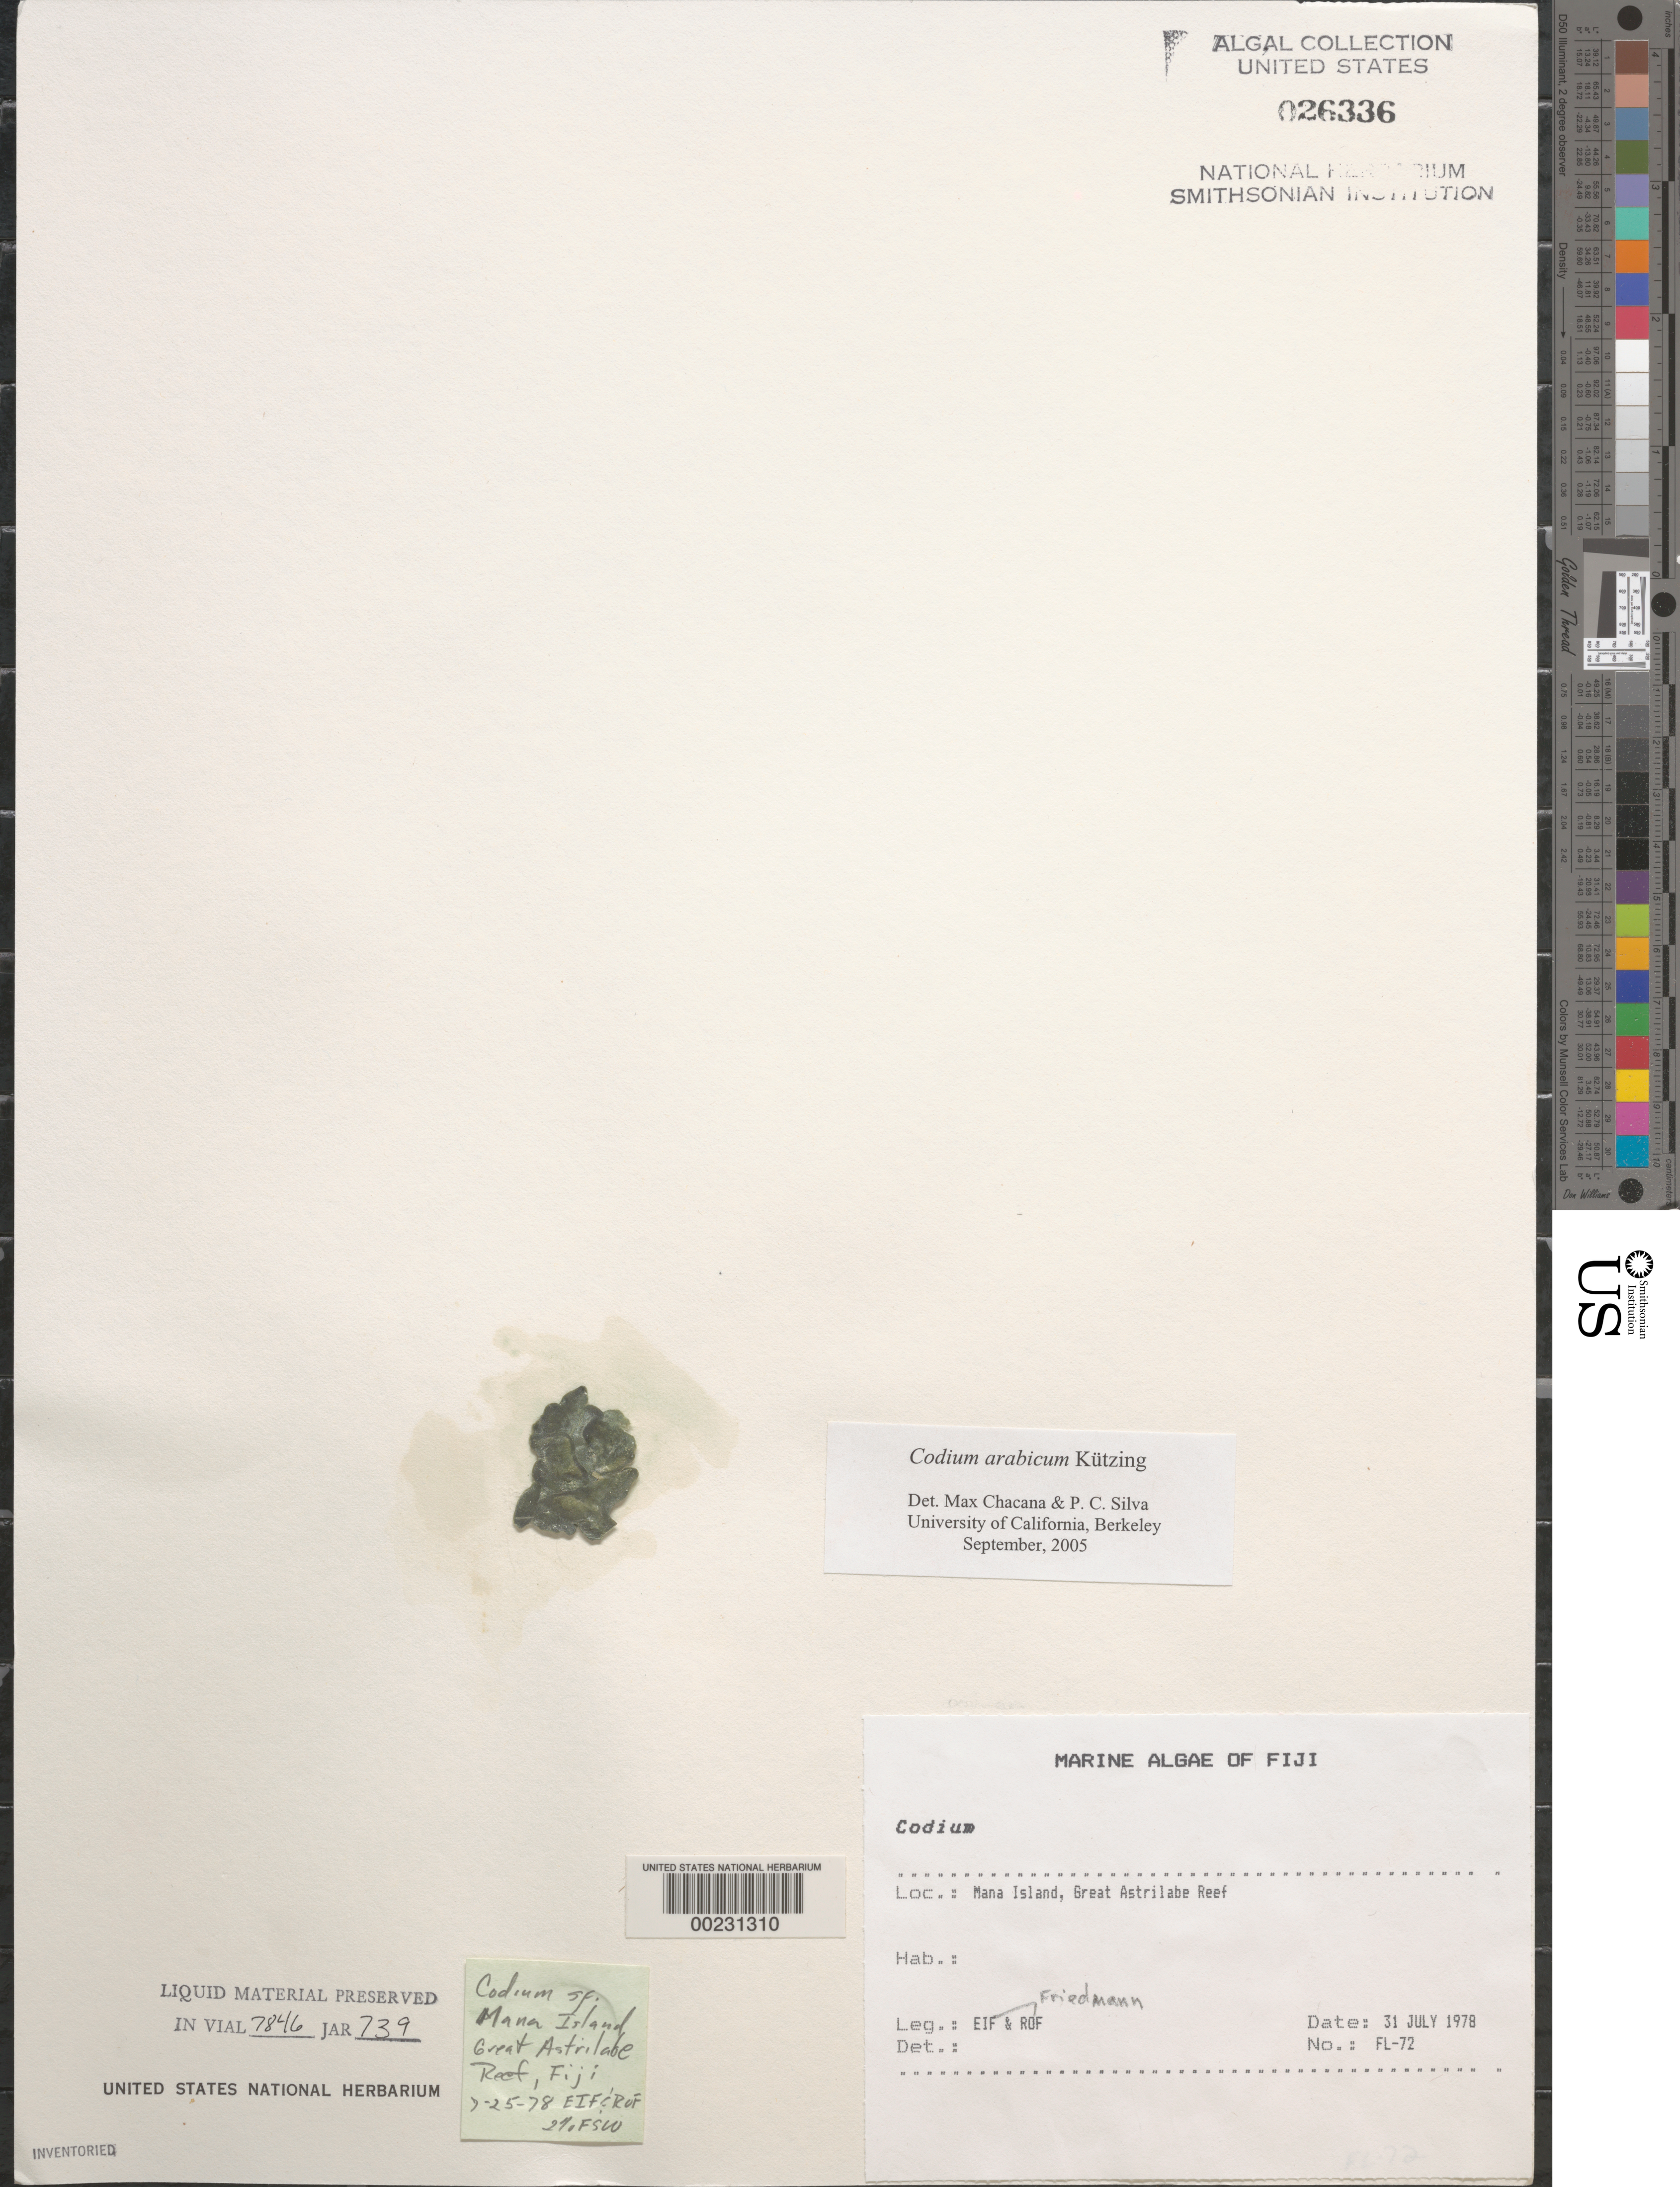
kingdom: Plantae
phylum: Chlorophyta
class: Ulvophyceae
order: Bryopsidales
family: Codiaceae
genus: Codium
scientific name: Codium arabicum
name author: Kütz.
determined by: Chacana, M. E.; Silva, P. C.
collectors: E. Friedmann & R. Friedmann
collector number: Fl-72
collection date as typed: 31 Jul 1978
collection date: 1978-07-31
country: Fiji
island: Great Astrolabe Reef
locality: Mana Island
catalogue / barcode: US 26336